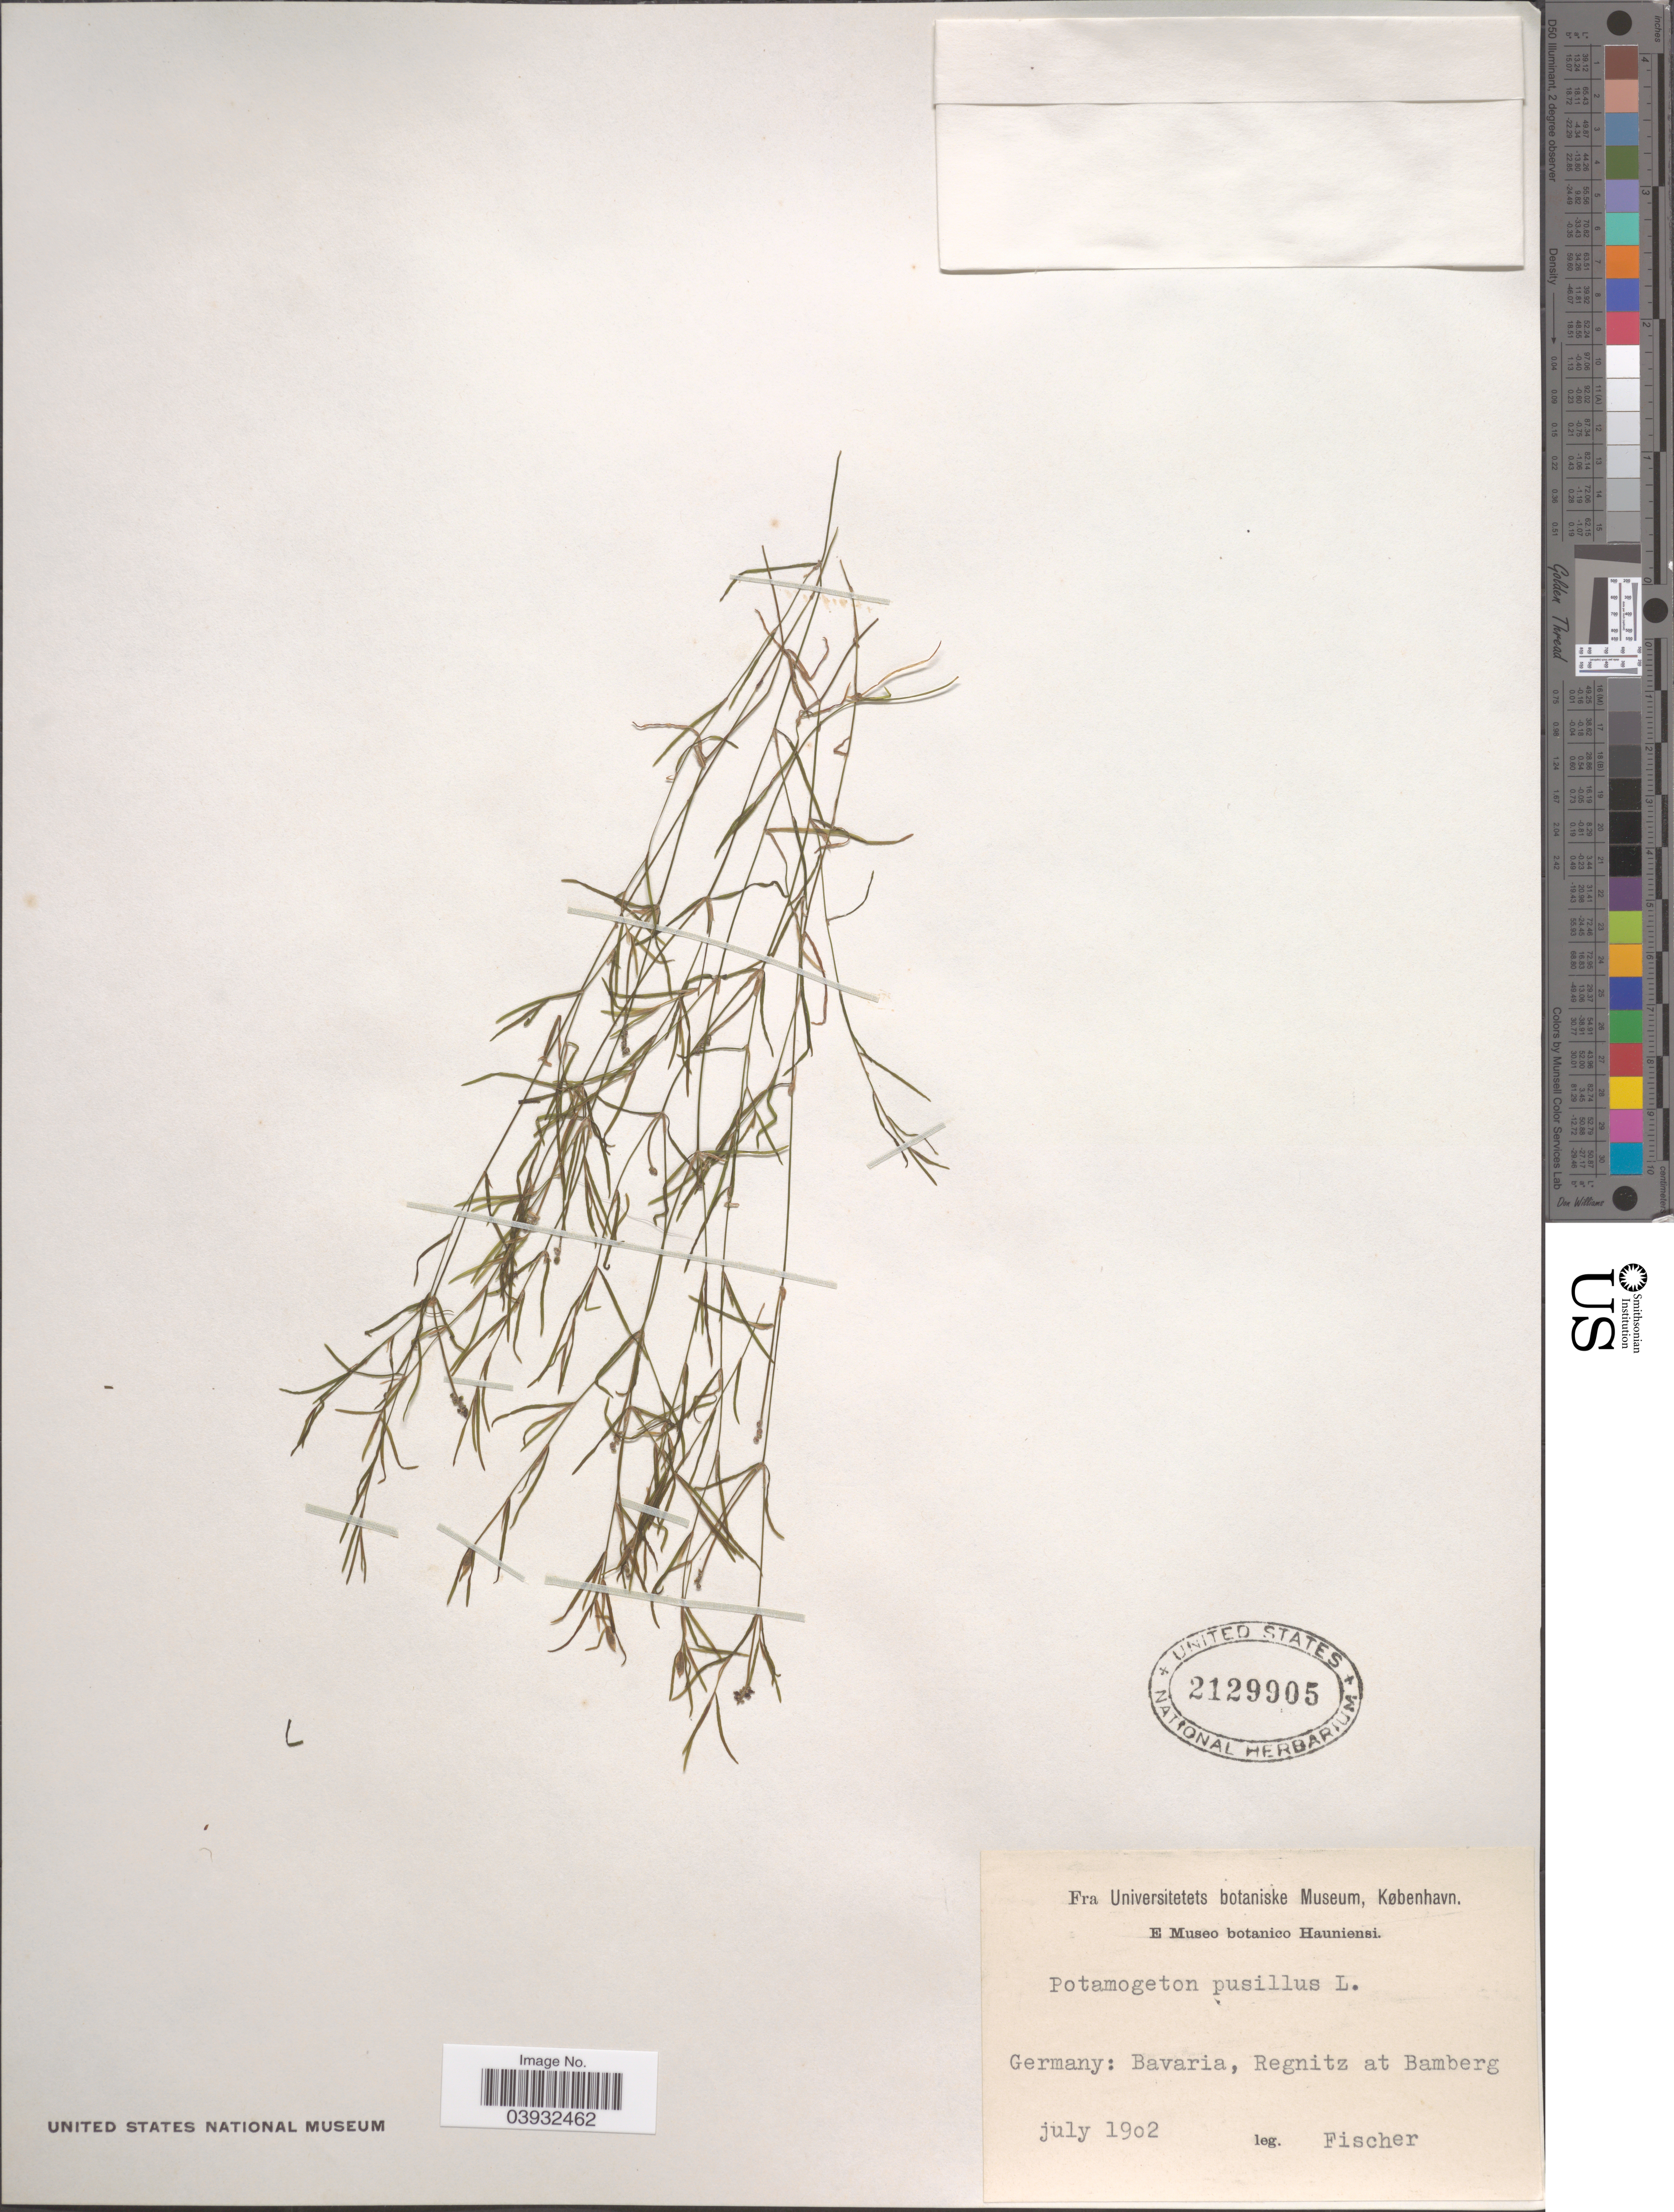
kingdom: Plantae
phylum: Tracheophyta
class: Liliopsida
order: Alismatales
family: Potamogetonaceae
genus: Potamogeton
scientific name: Potamogeton pusillus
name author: L.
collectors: -- Fischer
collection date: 1902-07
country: Germany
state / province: Bayern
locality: Bavaria, Regnitz at Bamberg.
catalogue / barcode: US 2129905